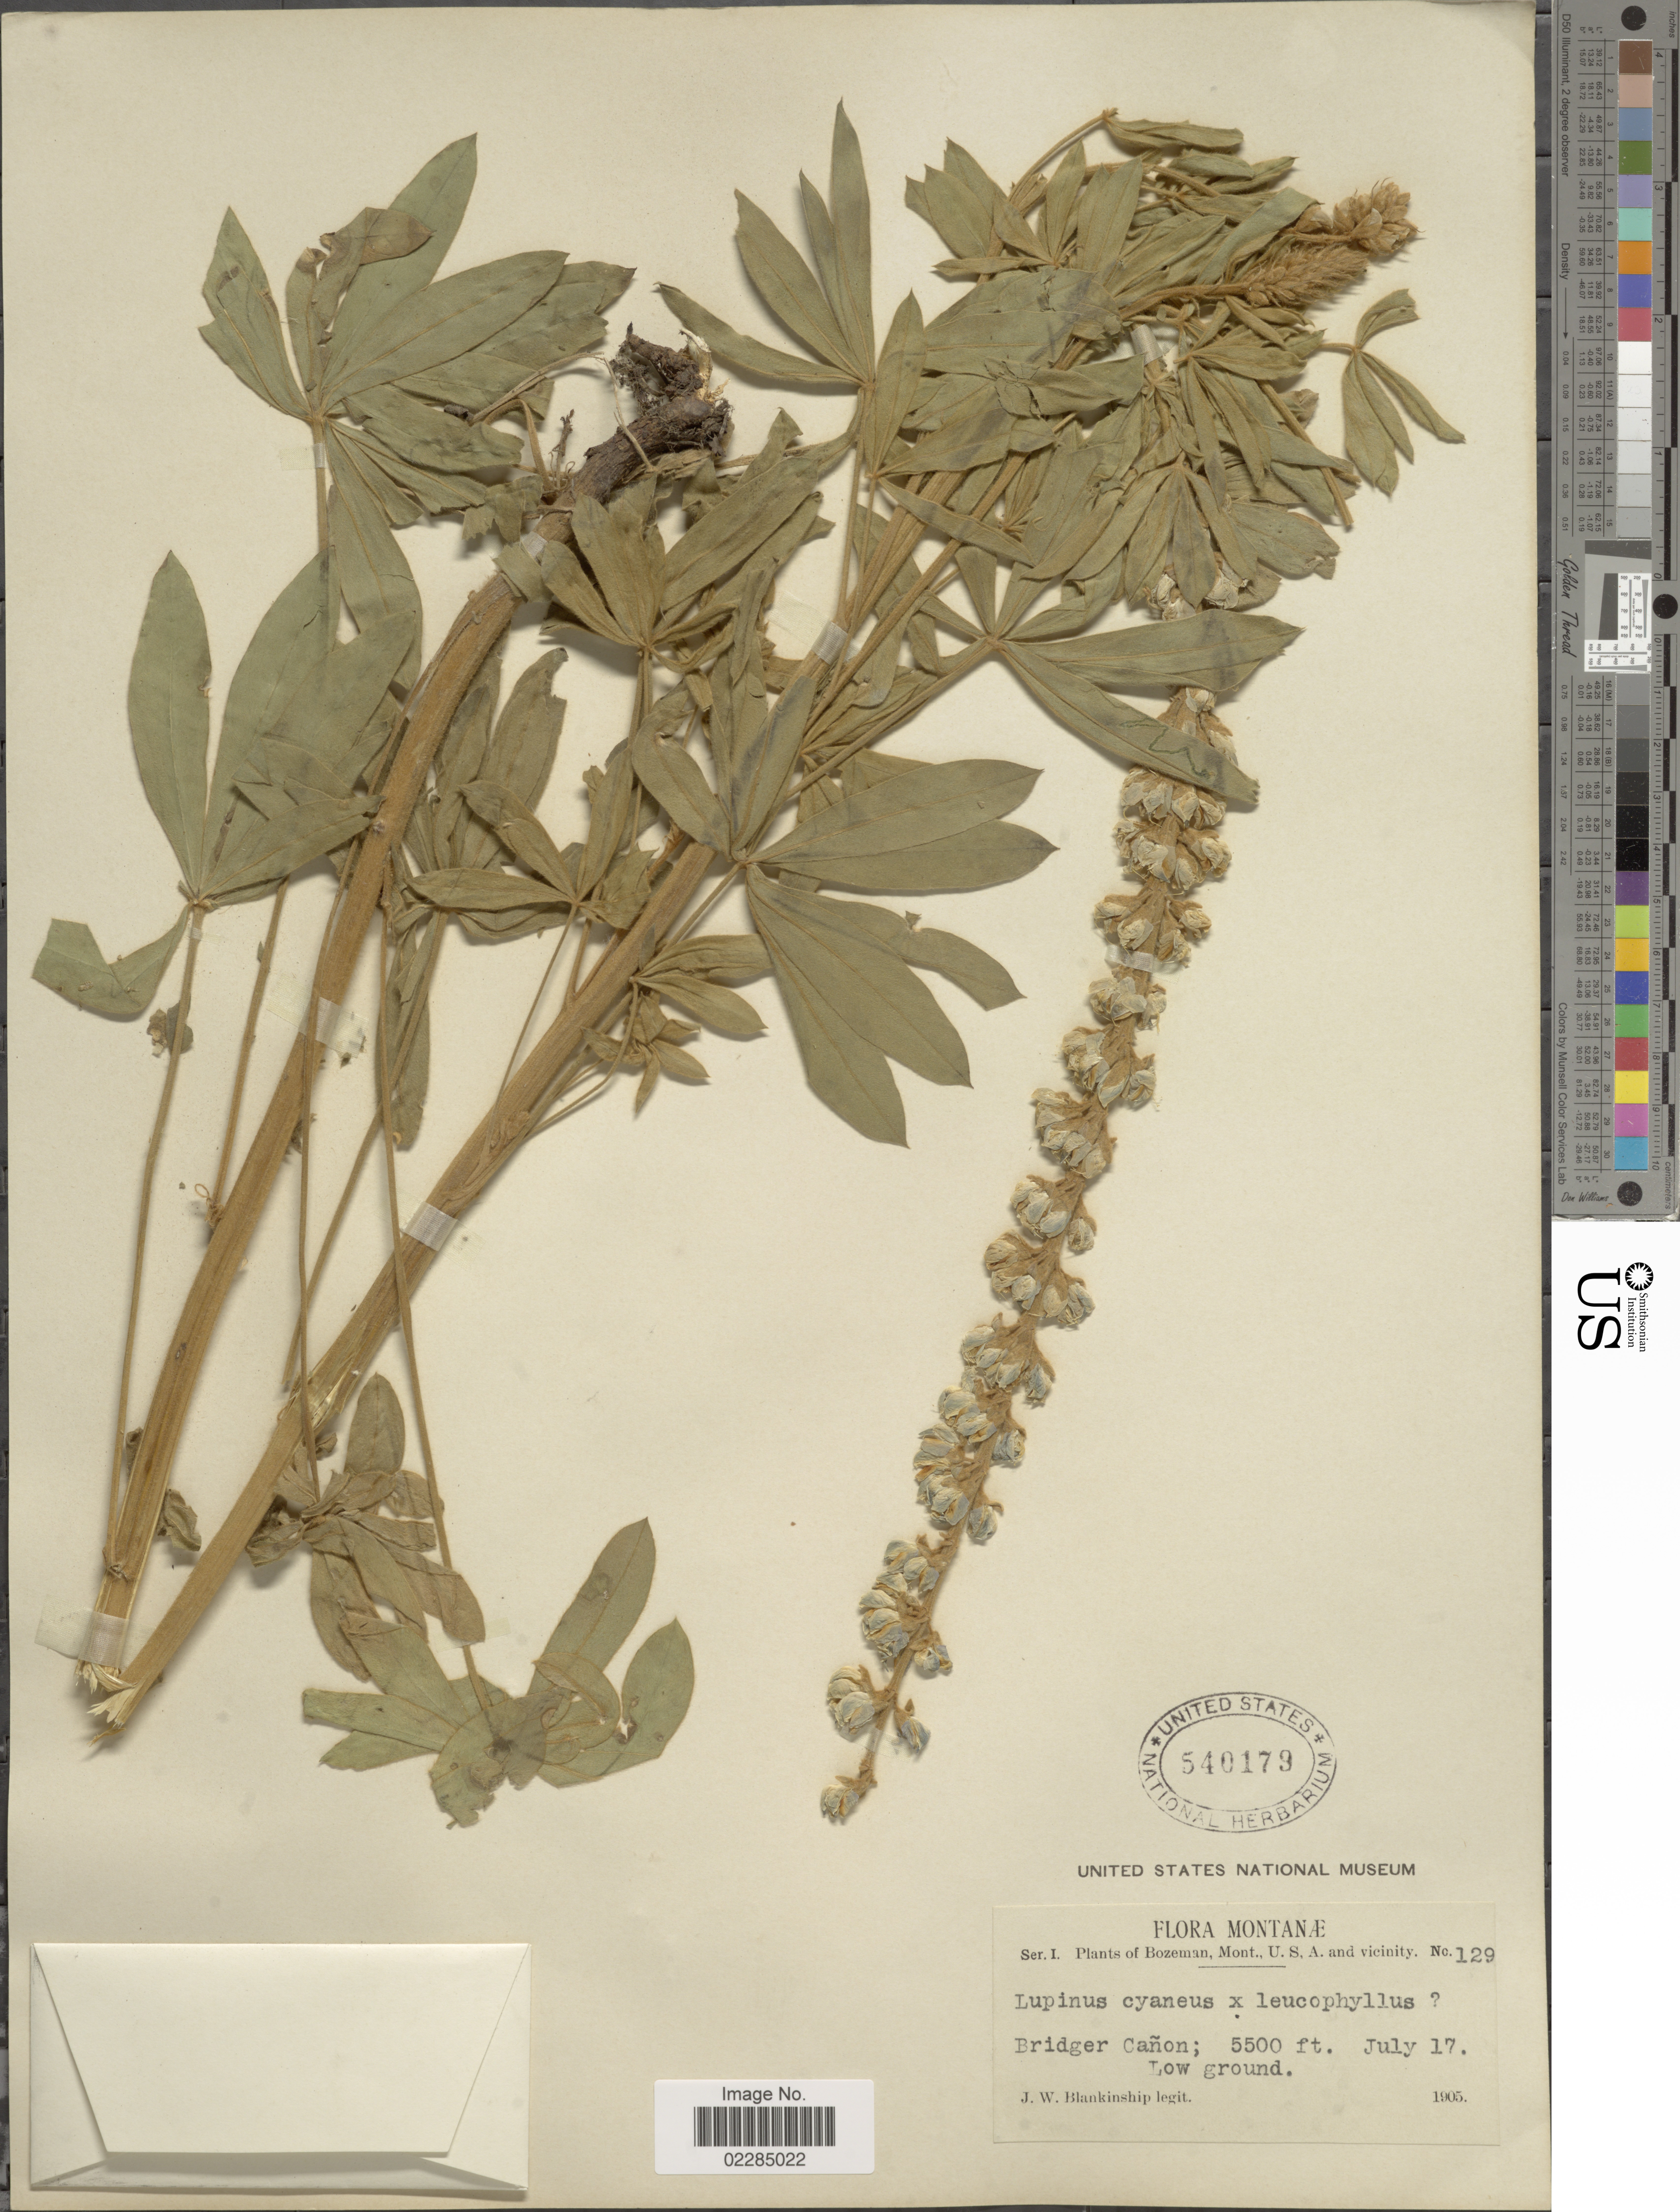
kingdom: Plantae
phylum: Tracheophyta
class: Magnoliopsida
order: Fabales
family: Fabaceae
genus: Lupinus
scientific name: Lupinus cyaneus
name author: Rydb.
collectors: J. W. Blankinship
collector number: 129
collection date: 1905-07-17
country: United States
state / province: Montana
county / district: Gallatin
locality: Bridger Canon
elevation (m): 1676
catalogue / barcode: US 540179